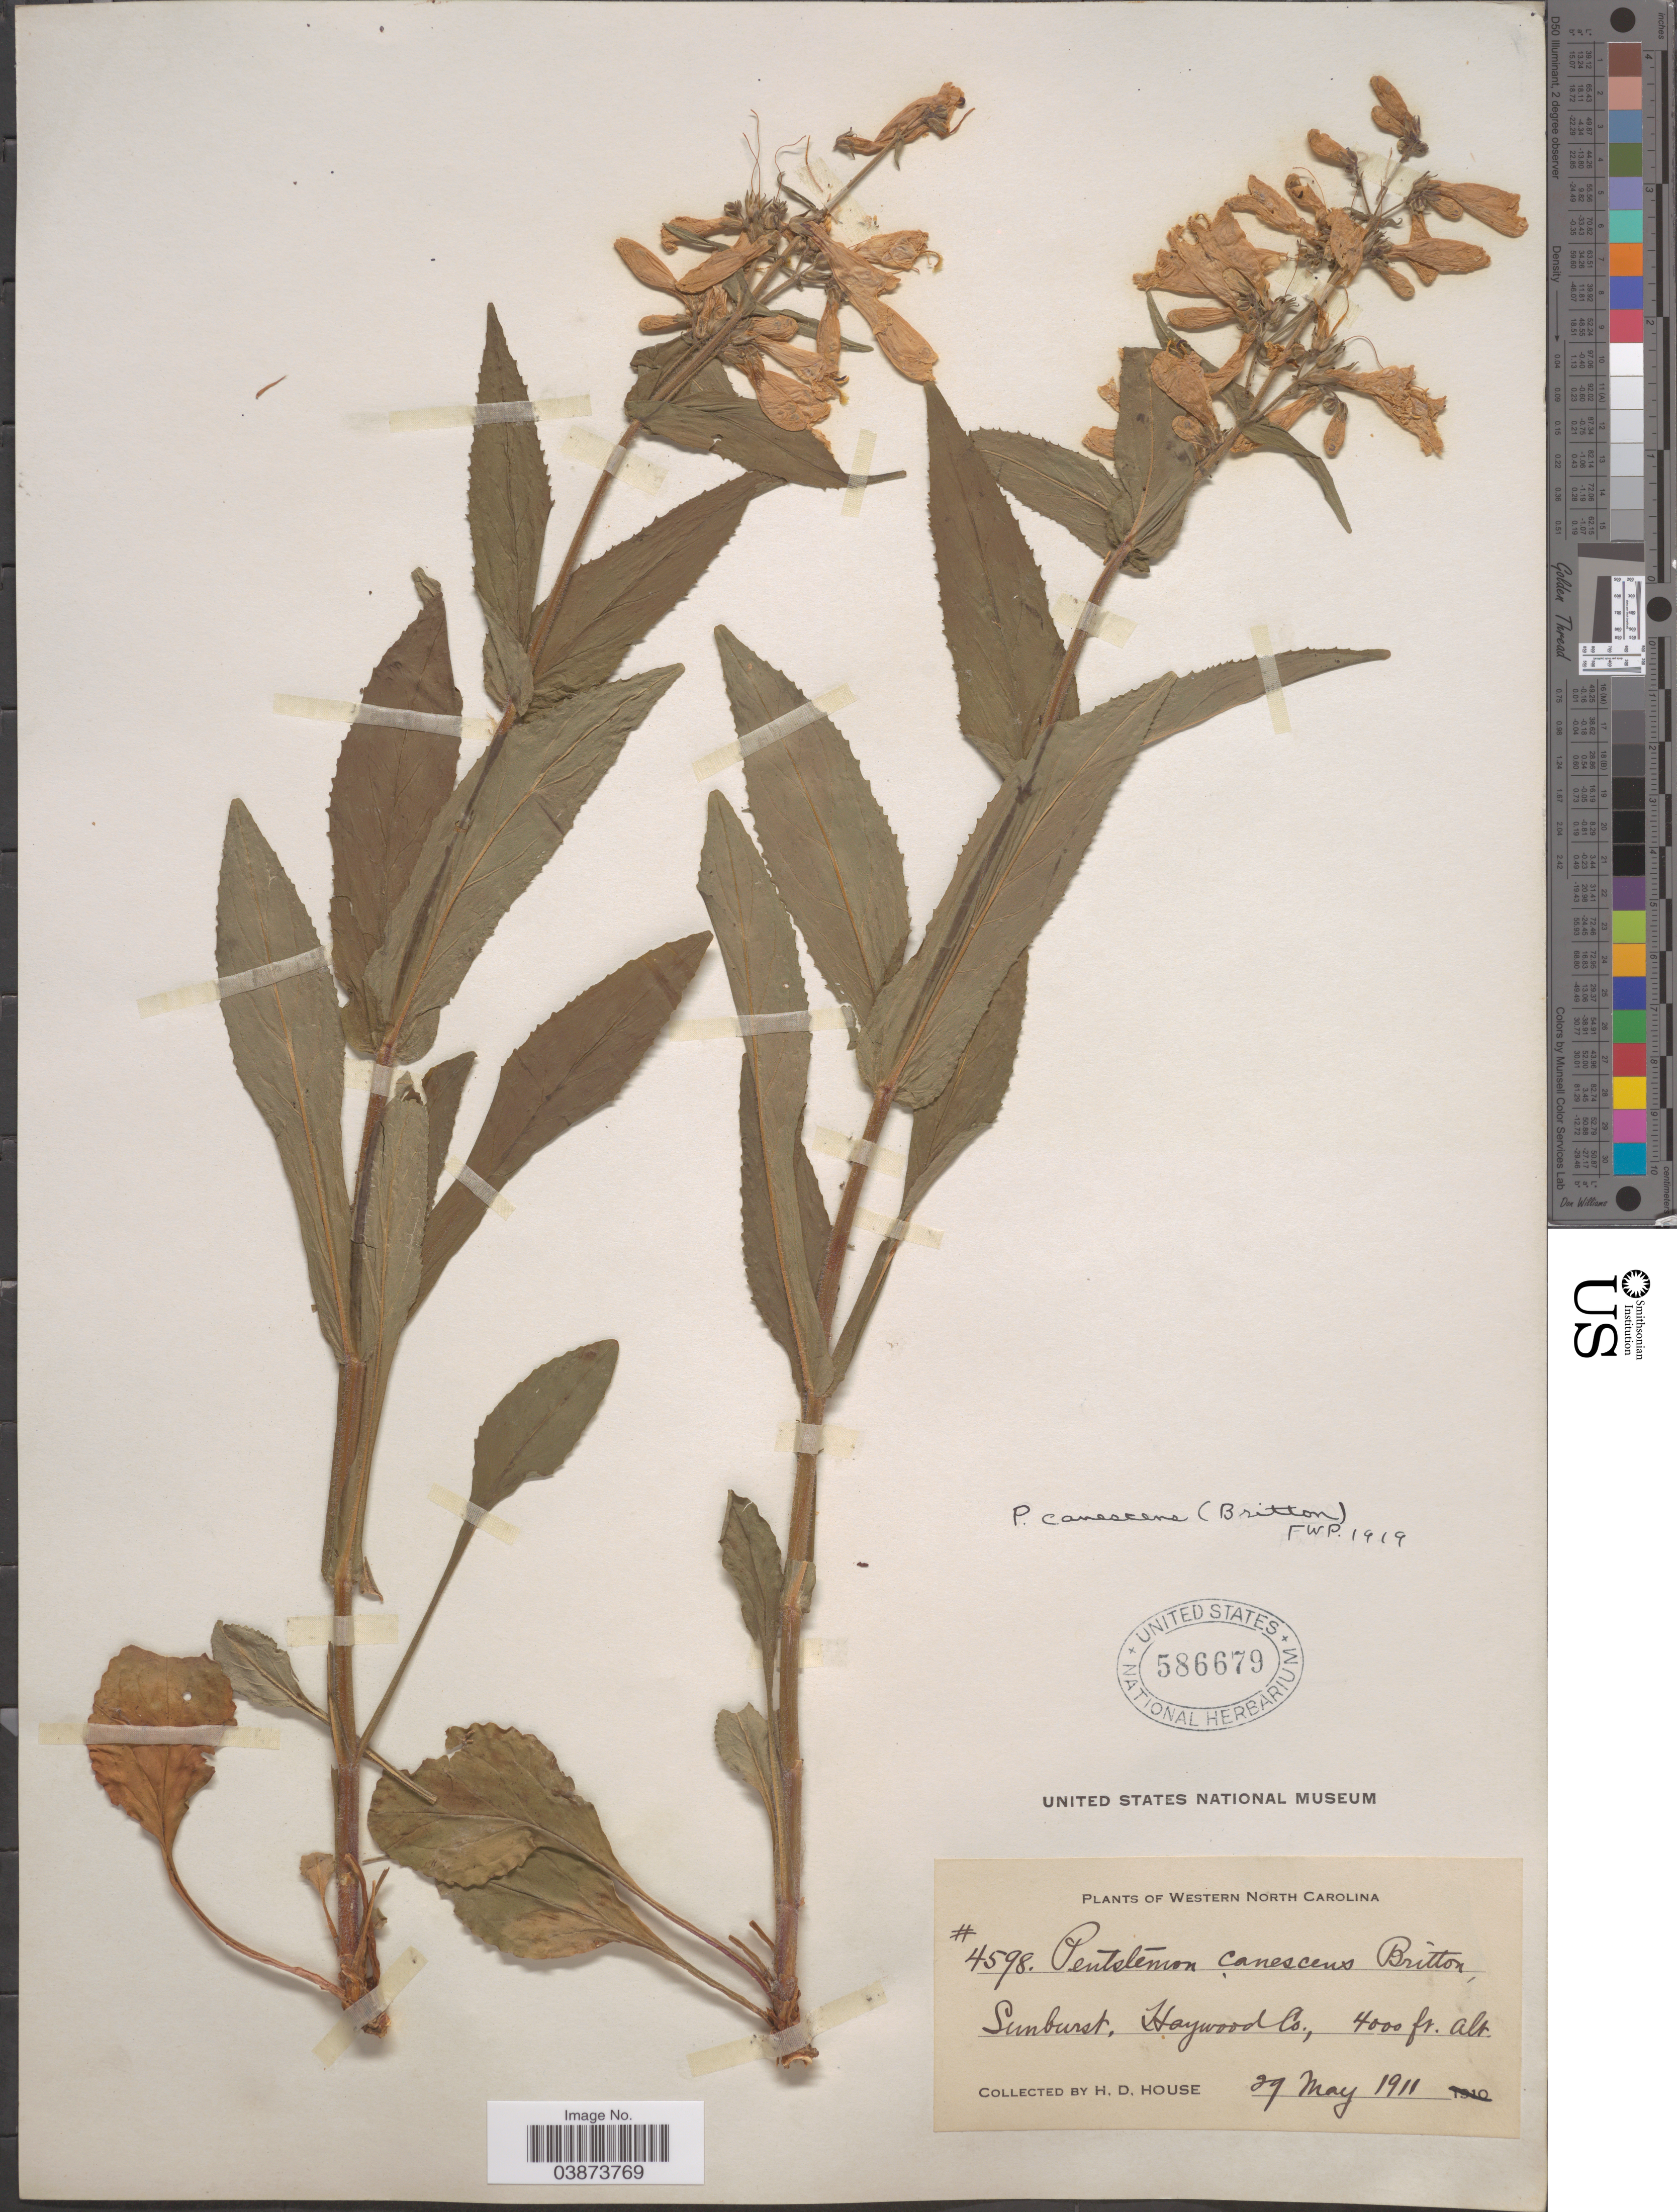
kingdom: Plantae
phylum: Tracheophyta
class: Magnoliopsida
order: Lamiales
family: Plantaginaceae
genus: Penstemon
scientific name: Penstemon canescens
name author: L.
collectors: H. D. House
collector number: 4598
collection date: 1911-05-29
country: United States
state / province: North Carolina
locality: Western North Carolina. Sunburst. Haywood Co.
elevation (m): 1219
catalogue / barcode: US 586679